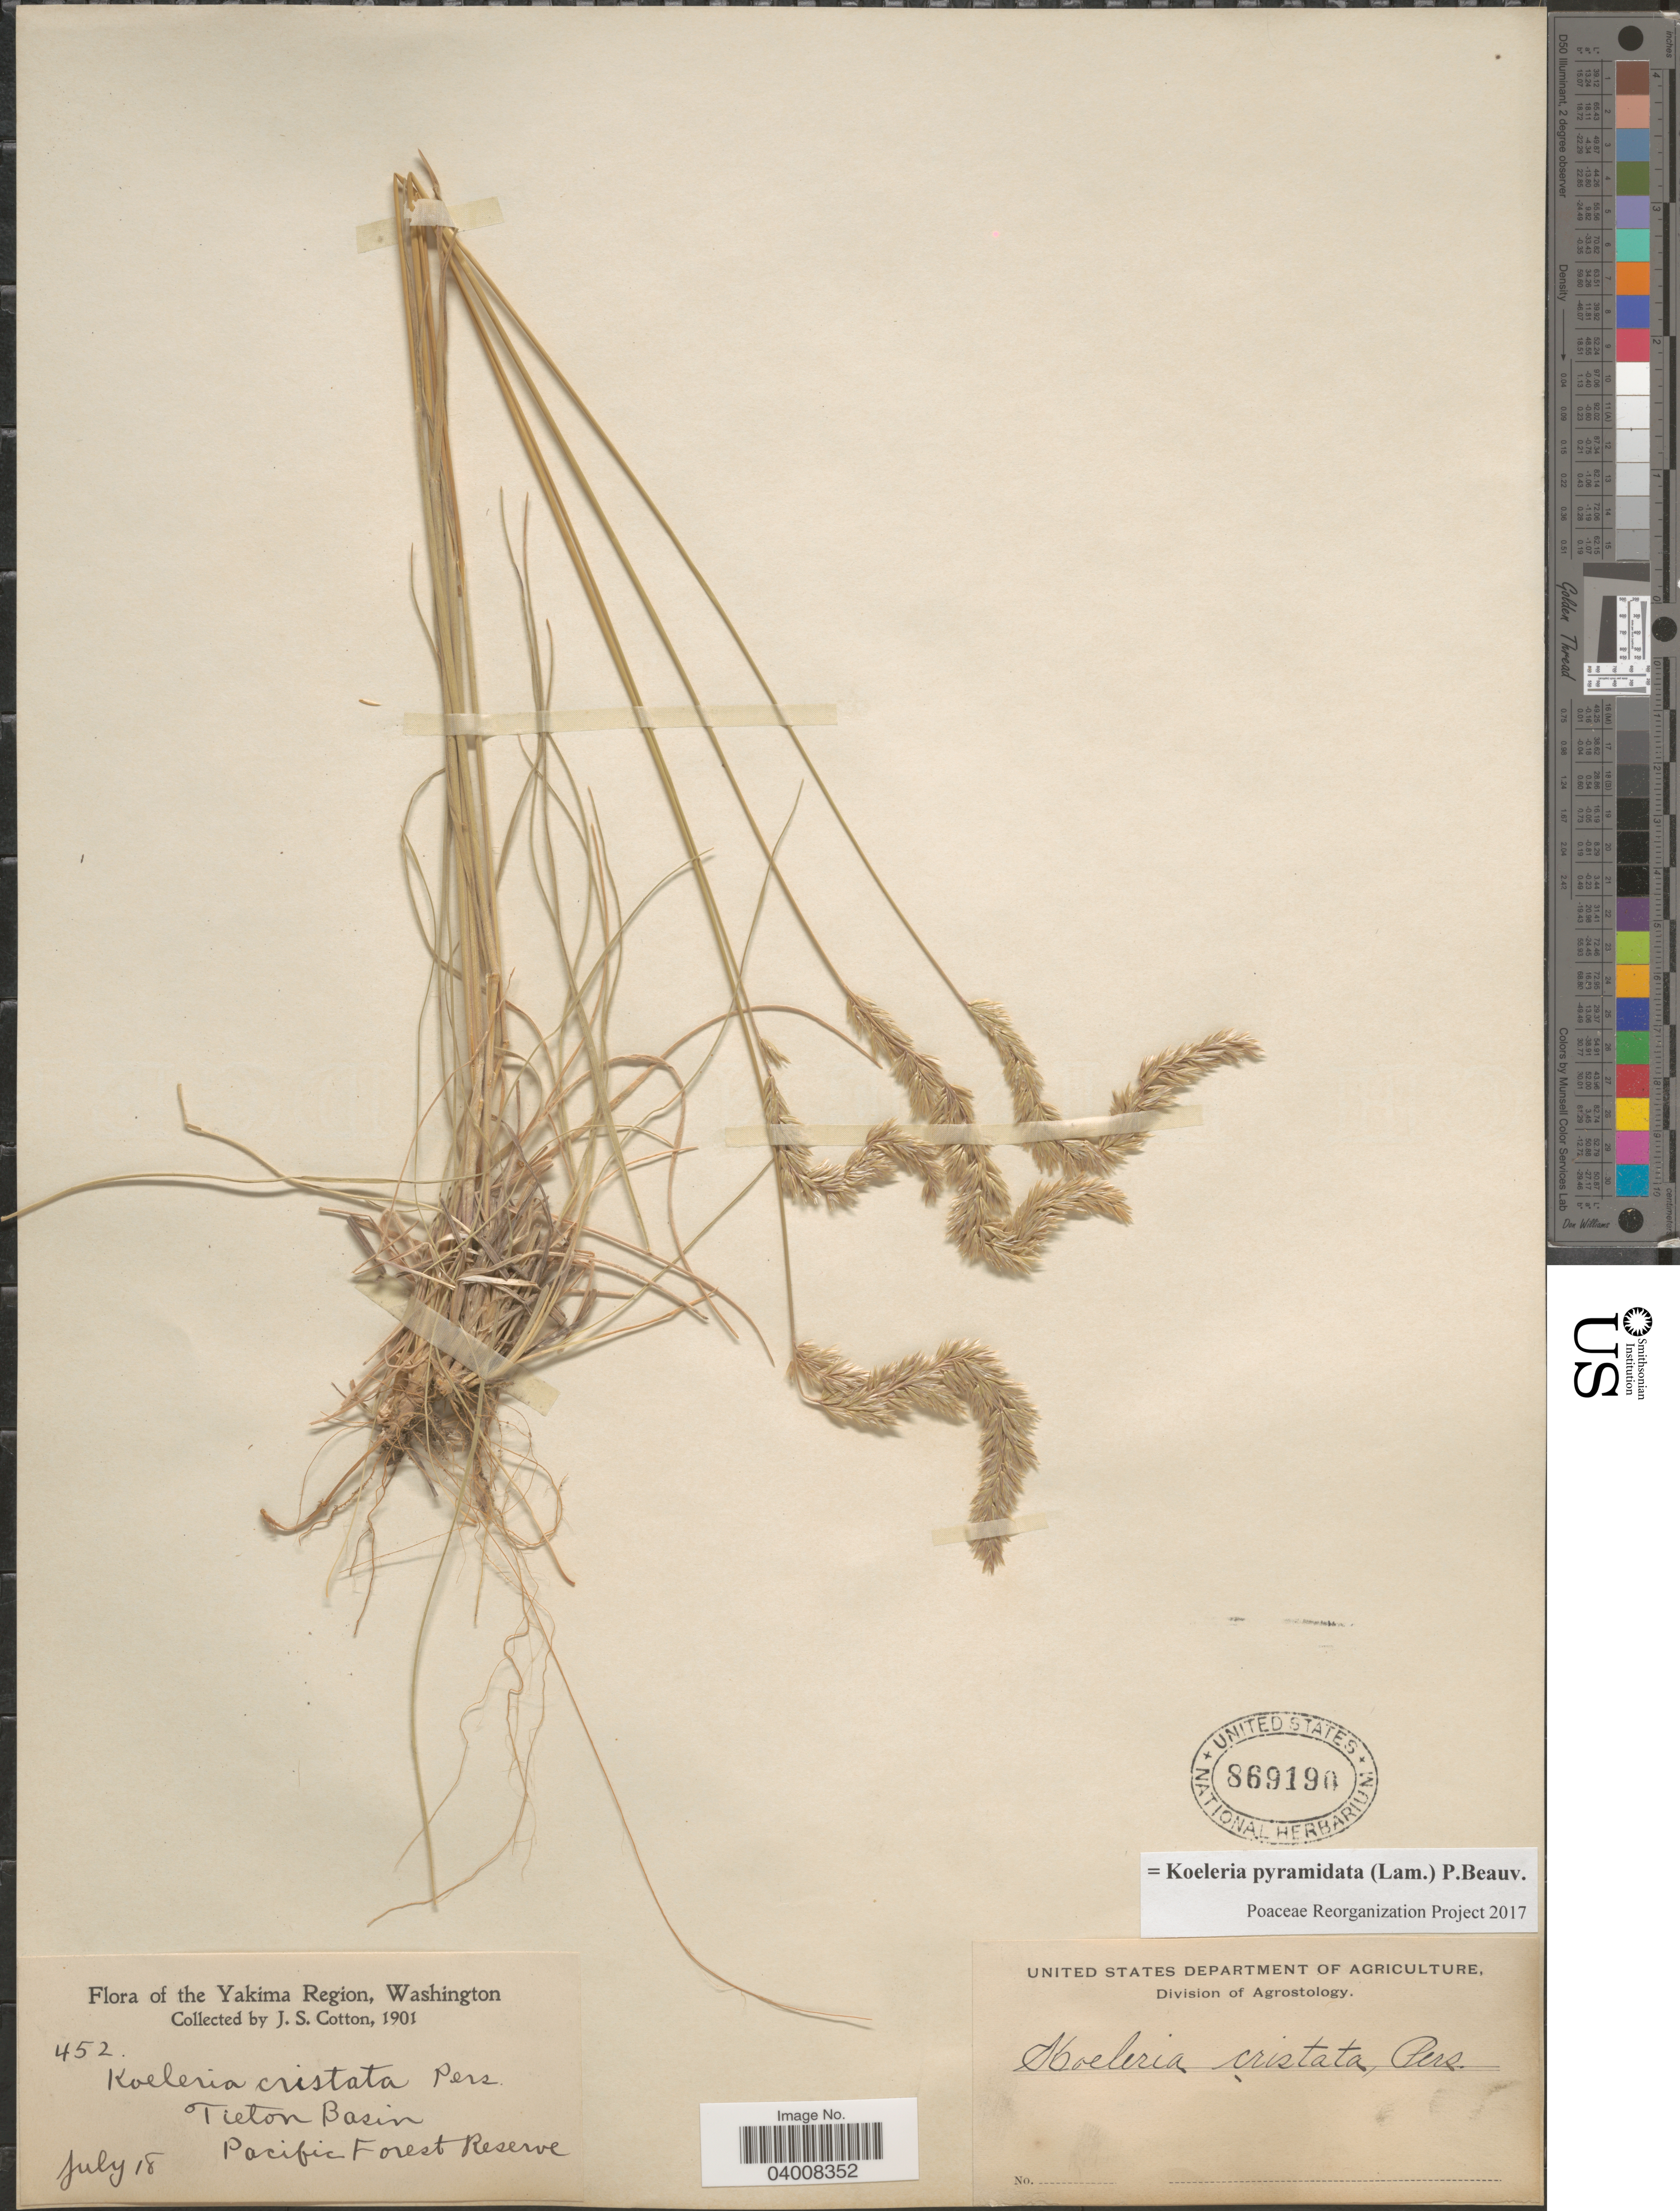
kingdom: Plantae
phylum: Tracheophyta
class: Liliopsida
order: Poales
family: Poaceae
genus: Koeleria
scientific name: Koeleria pyramidata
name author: (Lam.) P. Beauv.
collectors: J. S. Cotton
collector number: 452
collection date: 1907-07-18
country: United States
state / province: Washington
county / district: Yakima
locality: Yakima Region. Tieton Basin. Pacific Forest Reserve.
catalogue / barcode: US 869190